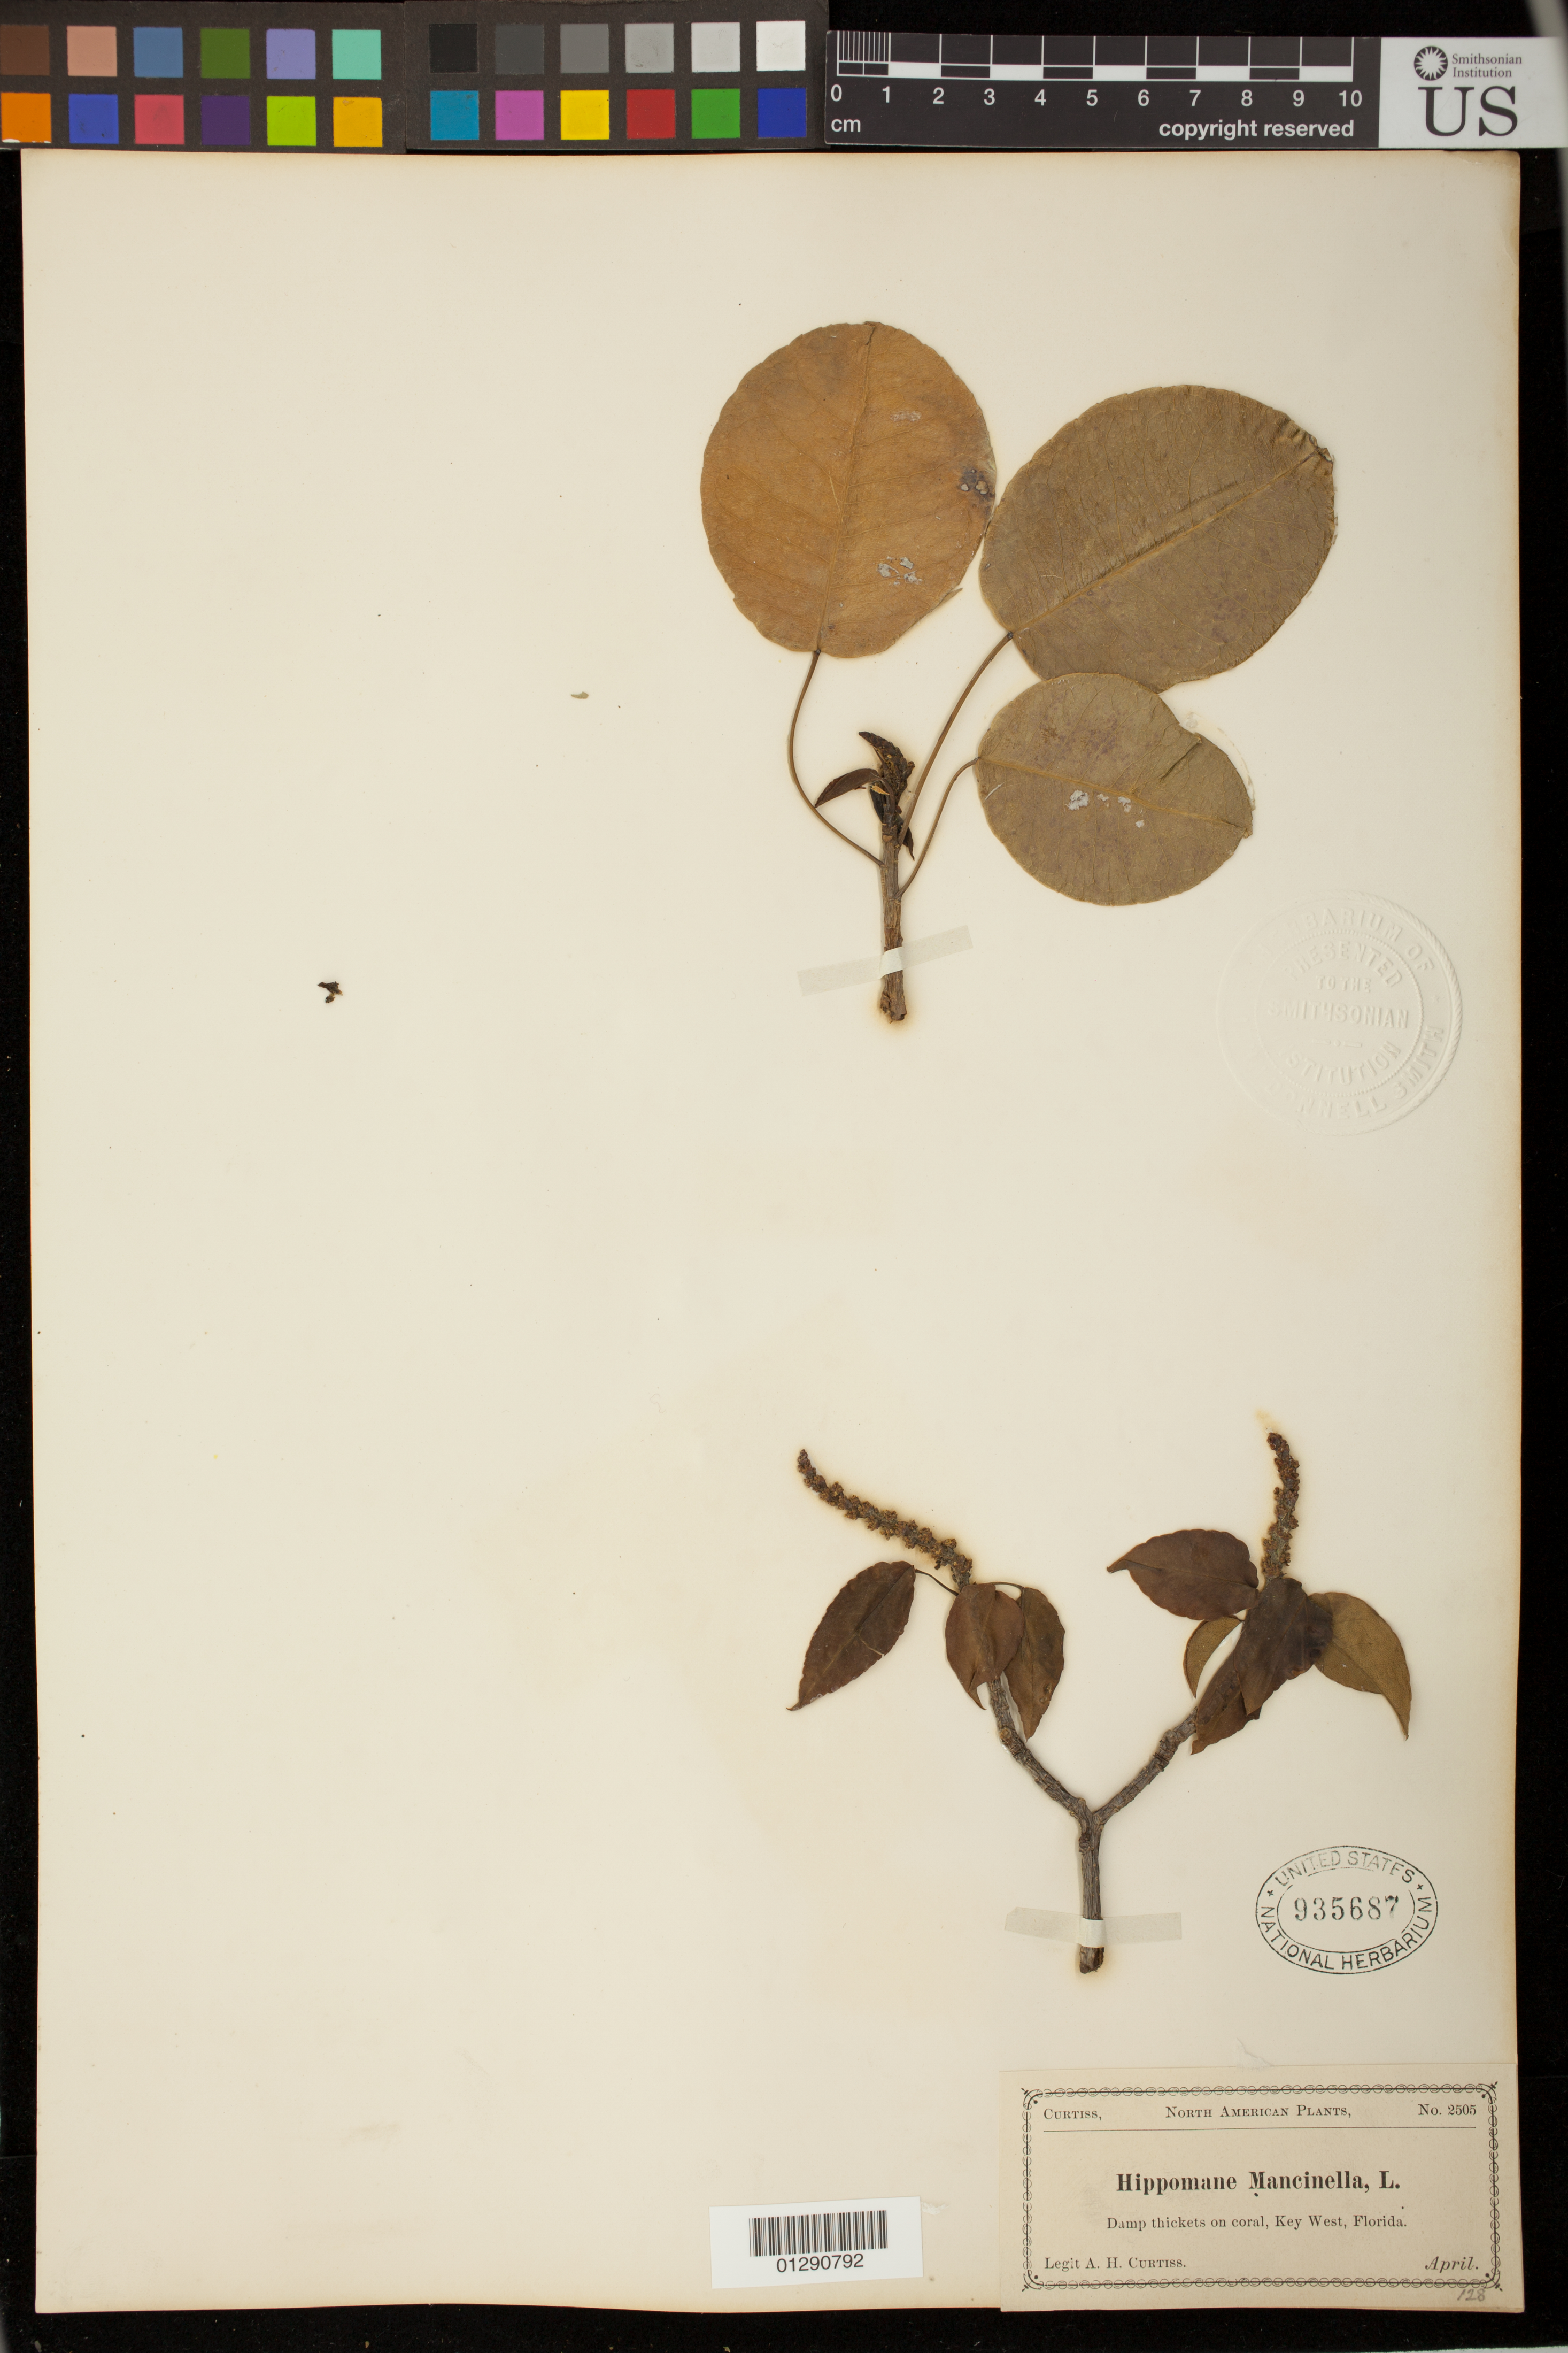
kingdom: Plantae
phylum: Tracheophyta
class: Magnoliopsida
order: Malpighiales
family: Euphorbiaceae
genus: Hippomane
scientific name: Hippomane mancinella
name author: L.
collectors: A. H. Curtiss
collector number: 2505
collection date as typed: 04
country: United States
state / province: Florida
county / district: Monroe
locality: Key West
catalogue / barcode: US 935687